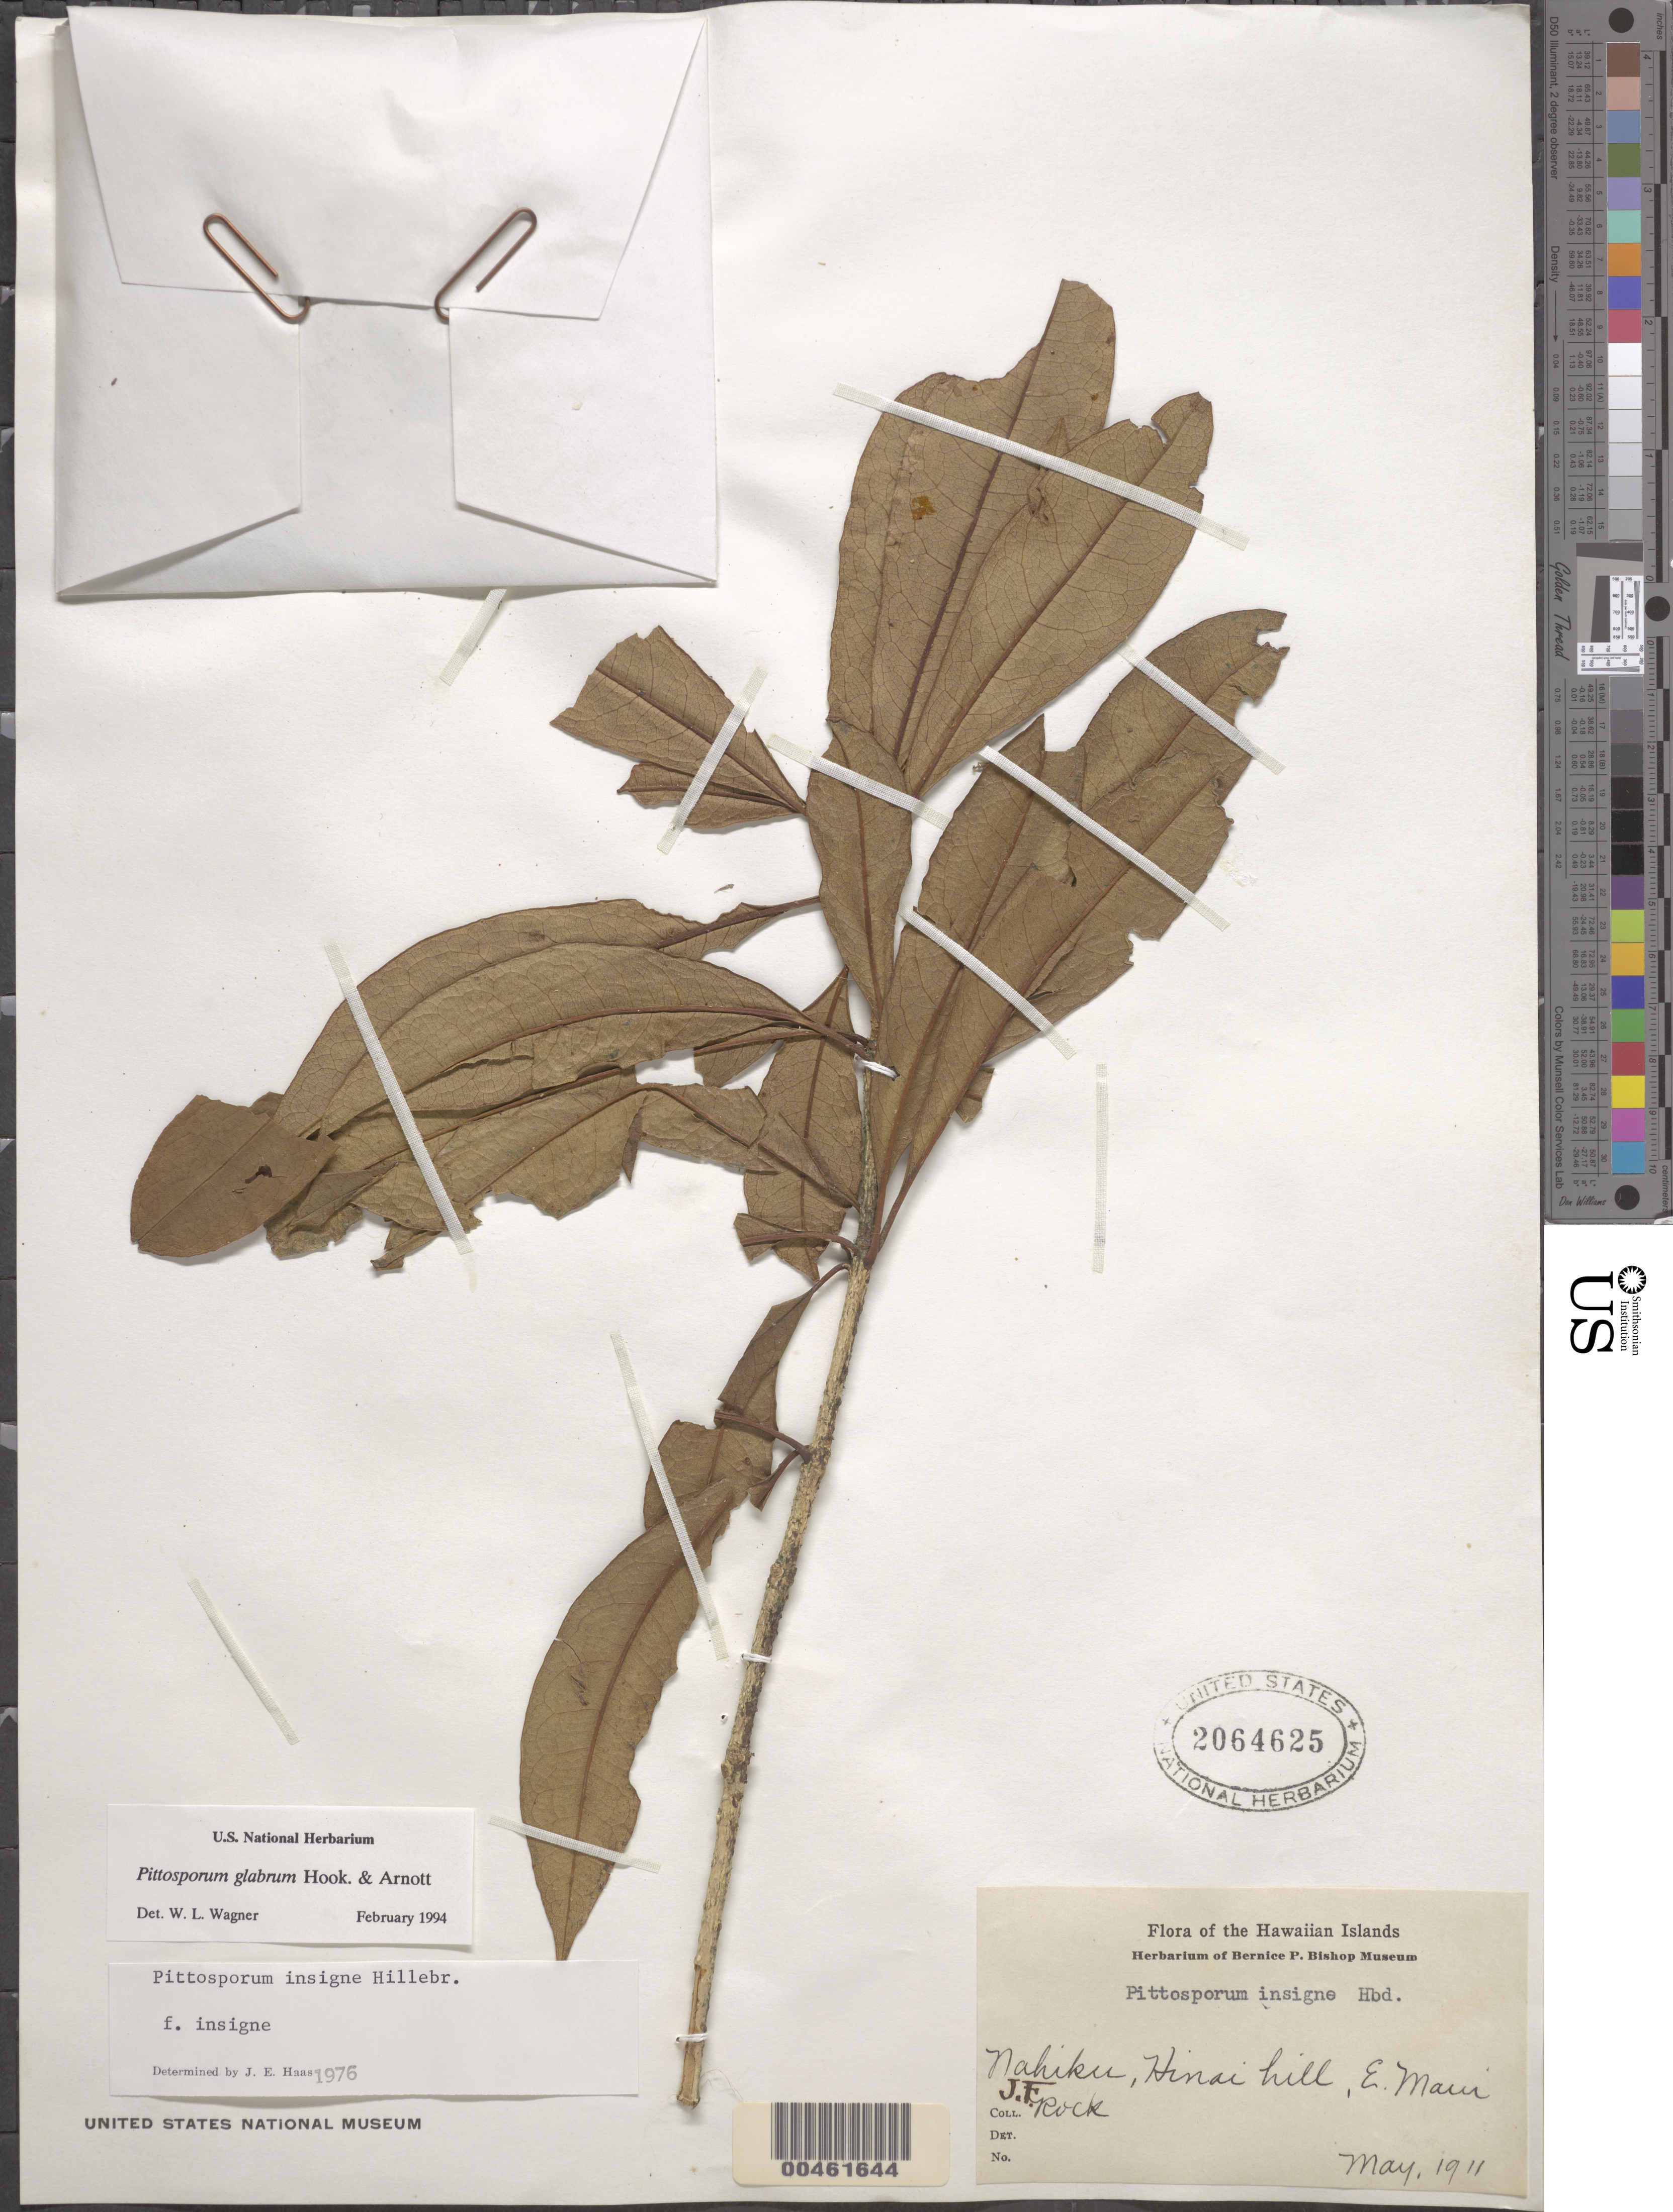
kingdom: Plantae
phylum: Tracheophyta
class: Magnoliopsida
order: Apiales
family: Pittosporaceae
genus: Pittosporum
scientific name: Pittosporum glabrum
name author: Hook. & Arn.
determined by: Wagner, W. L., (BOT), Smithsonian Institution - National Museum of Natural History (UNITED STATES)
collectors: J. F. Rock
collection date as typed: May 1911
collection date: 1911-05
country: United States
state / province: Hawaii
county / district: Maui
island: Maui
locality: Nahiku, Hinai hill, E Maui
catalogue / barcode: US 2064625